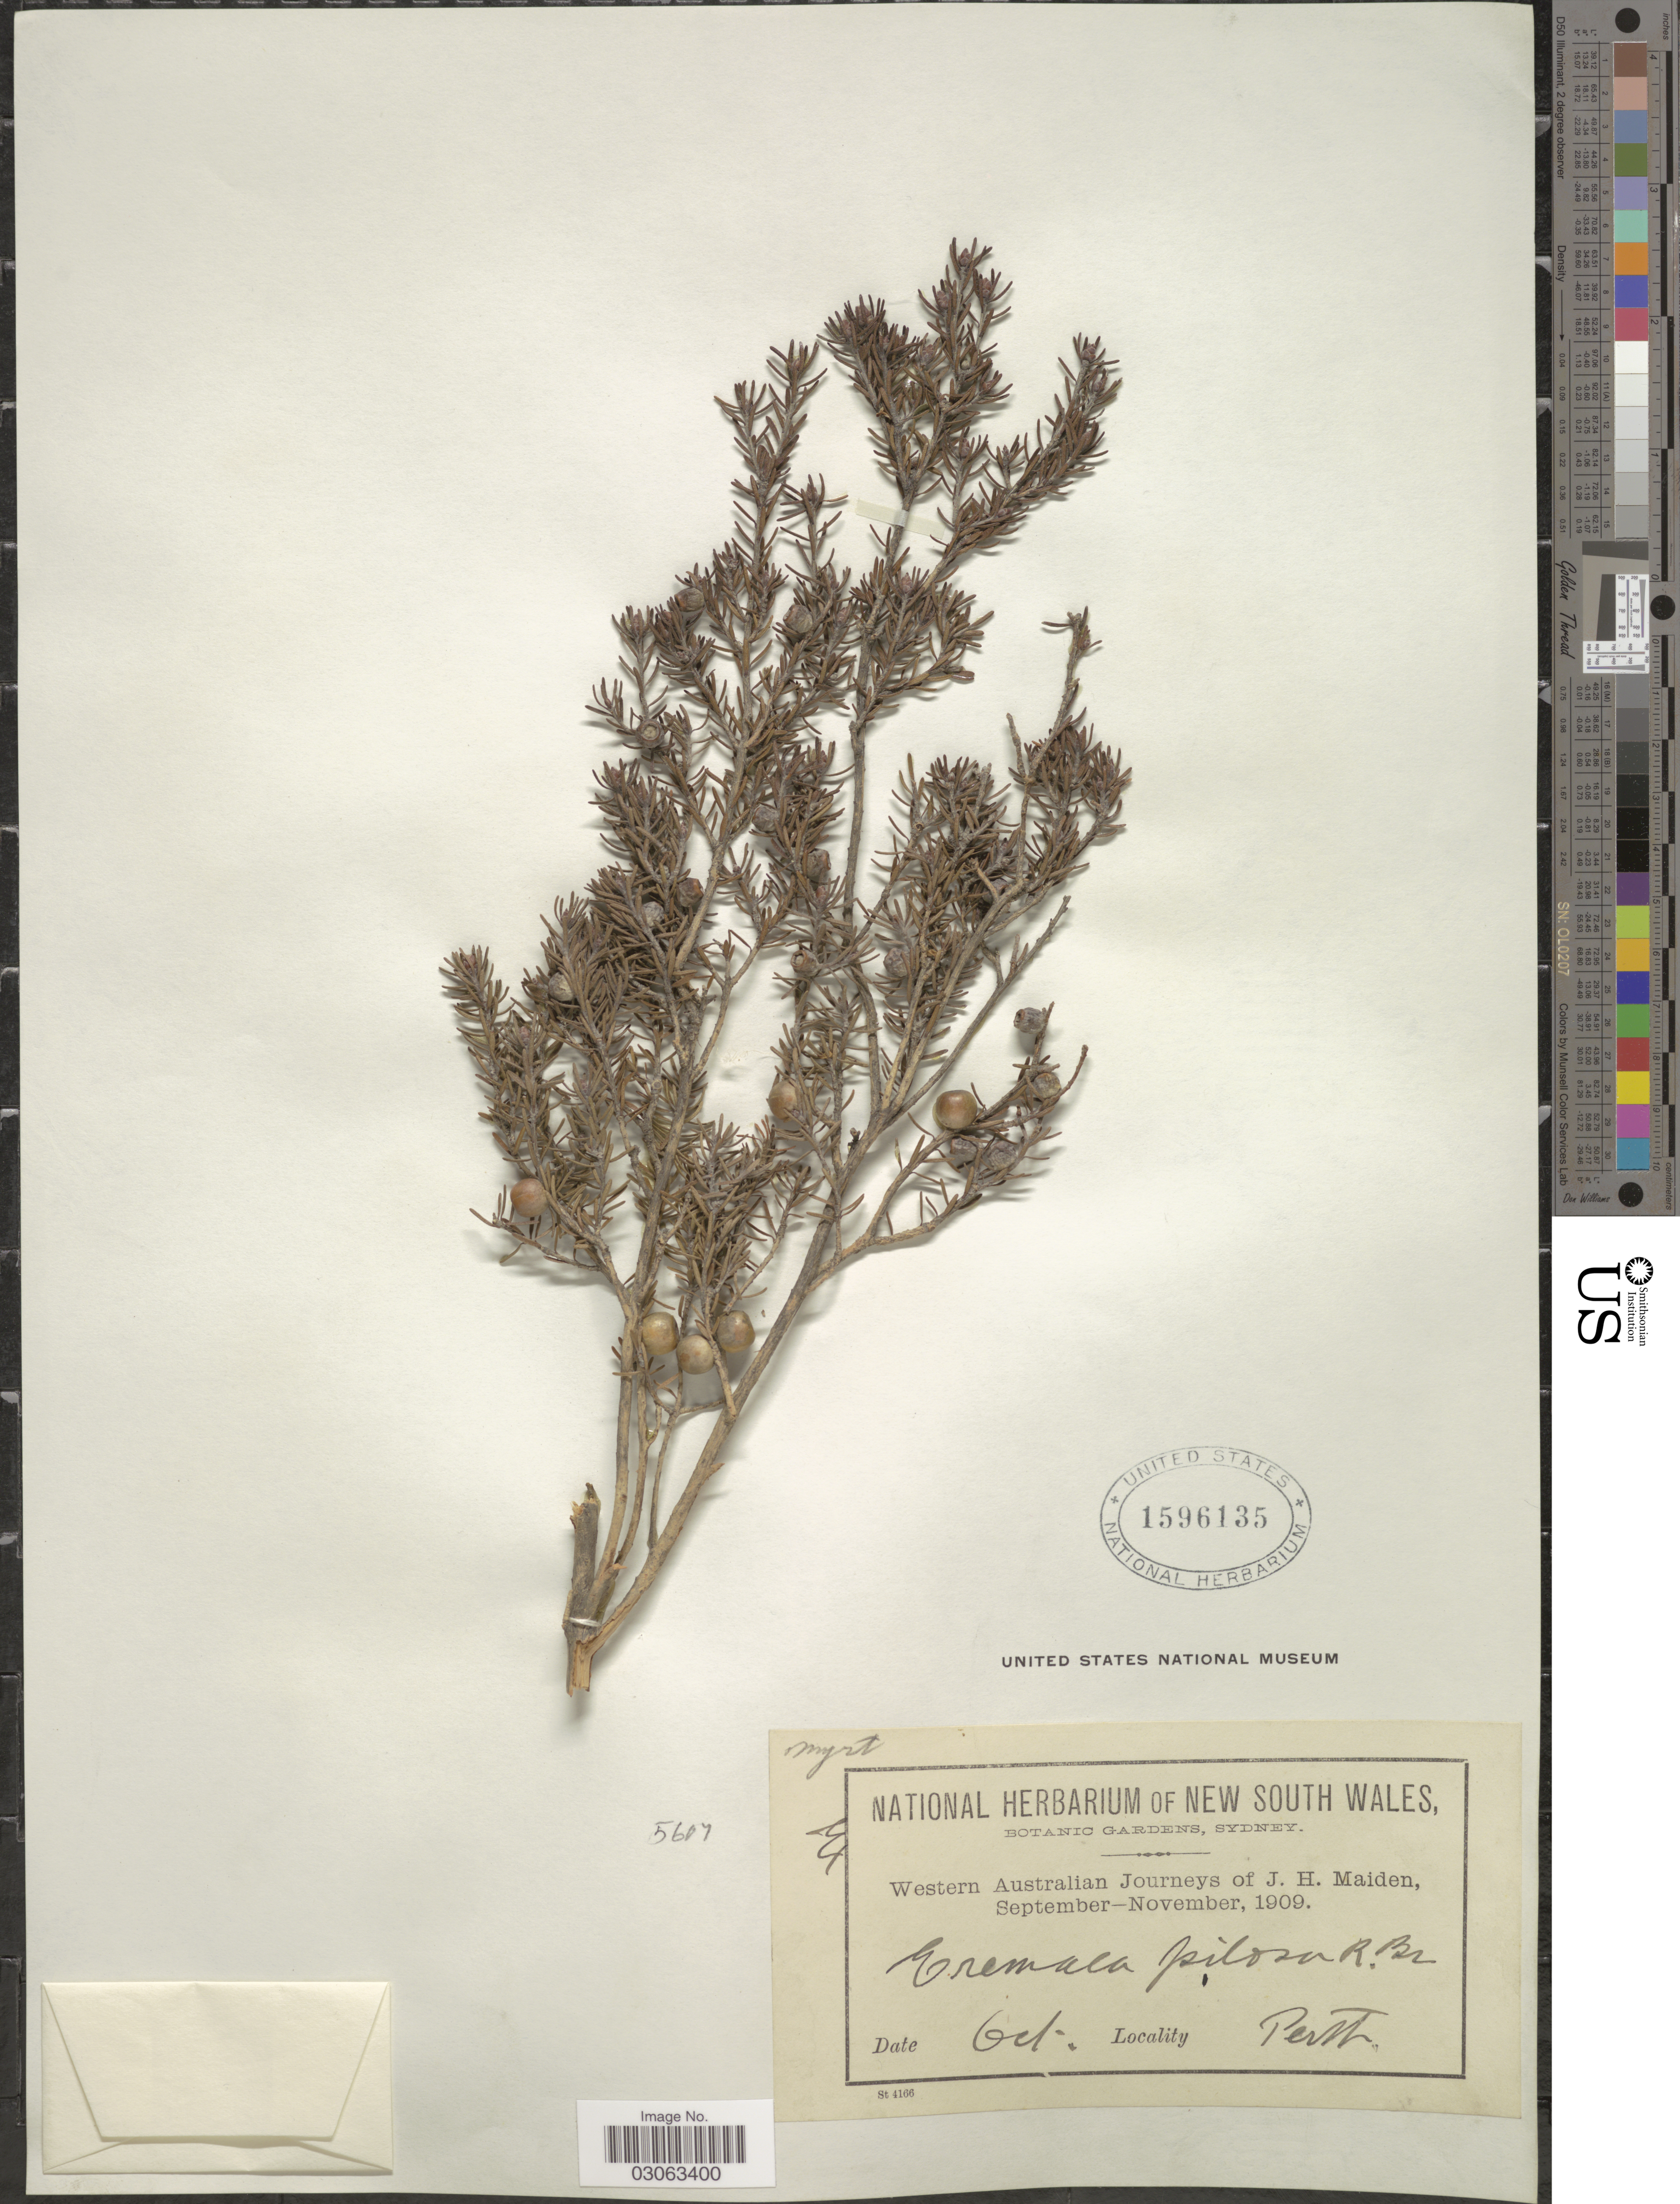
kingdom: Plantae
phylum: Tracheophyta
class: Magnoliopsida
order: Myrtales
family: Myrtaceae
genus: Eremaea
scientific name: Eremaea pilosa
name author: Lindl.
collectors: J. Maiden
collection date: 1909-10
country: Australia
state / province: Western Australia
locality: Perth.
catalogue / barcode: US 1596135